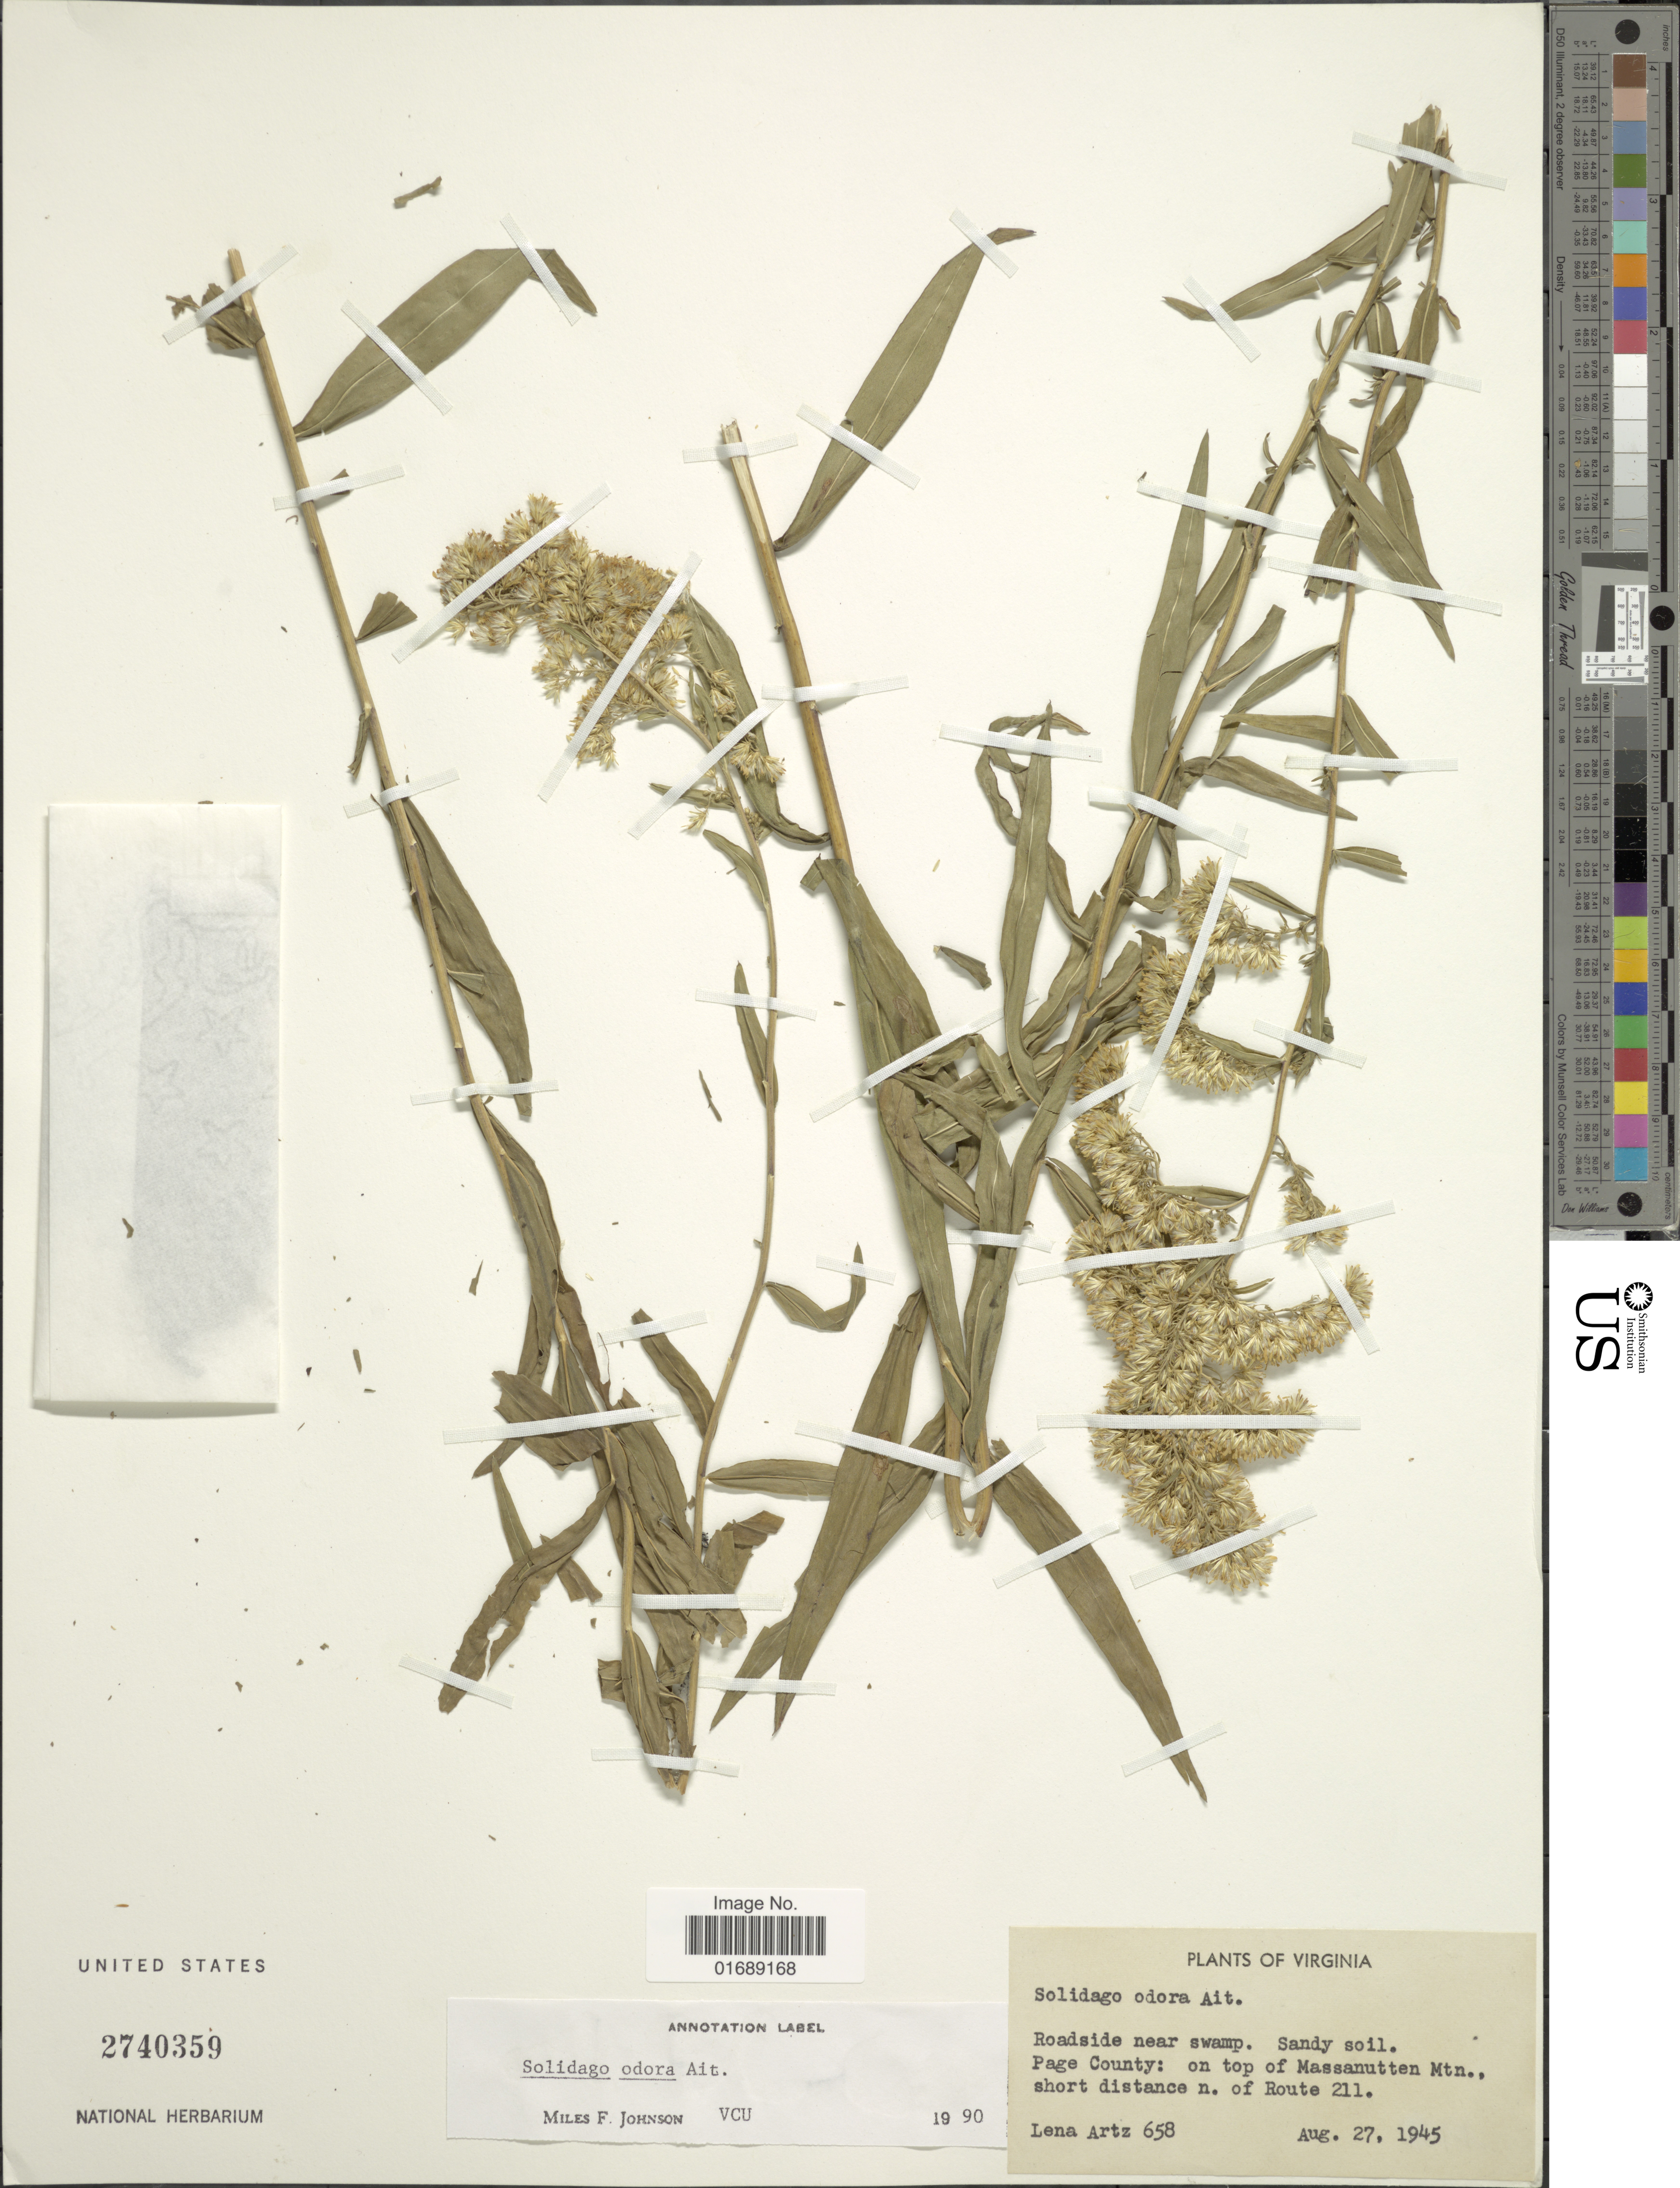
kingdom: Plantae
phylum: Tracheophyta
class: Magnoliopsida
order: Asterales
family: Asteraceae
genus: Solidago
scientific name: Solidago odora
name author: Aiton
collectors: L. Artz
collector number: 658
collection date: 1945-08-27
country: United States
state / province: Virginia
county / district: Page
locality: Roadside near Swamp. Page County: on top of Massanutten Mtn. short distance n. of Route 211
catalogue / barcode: US 2740359